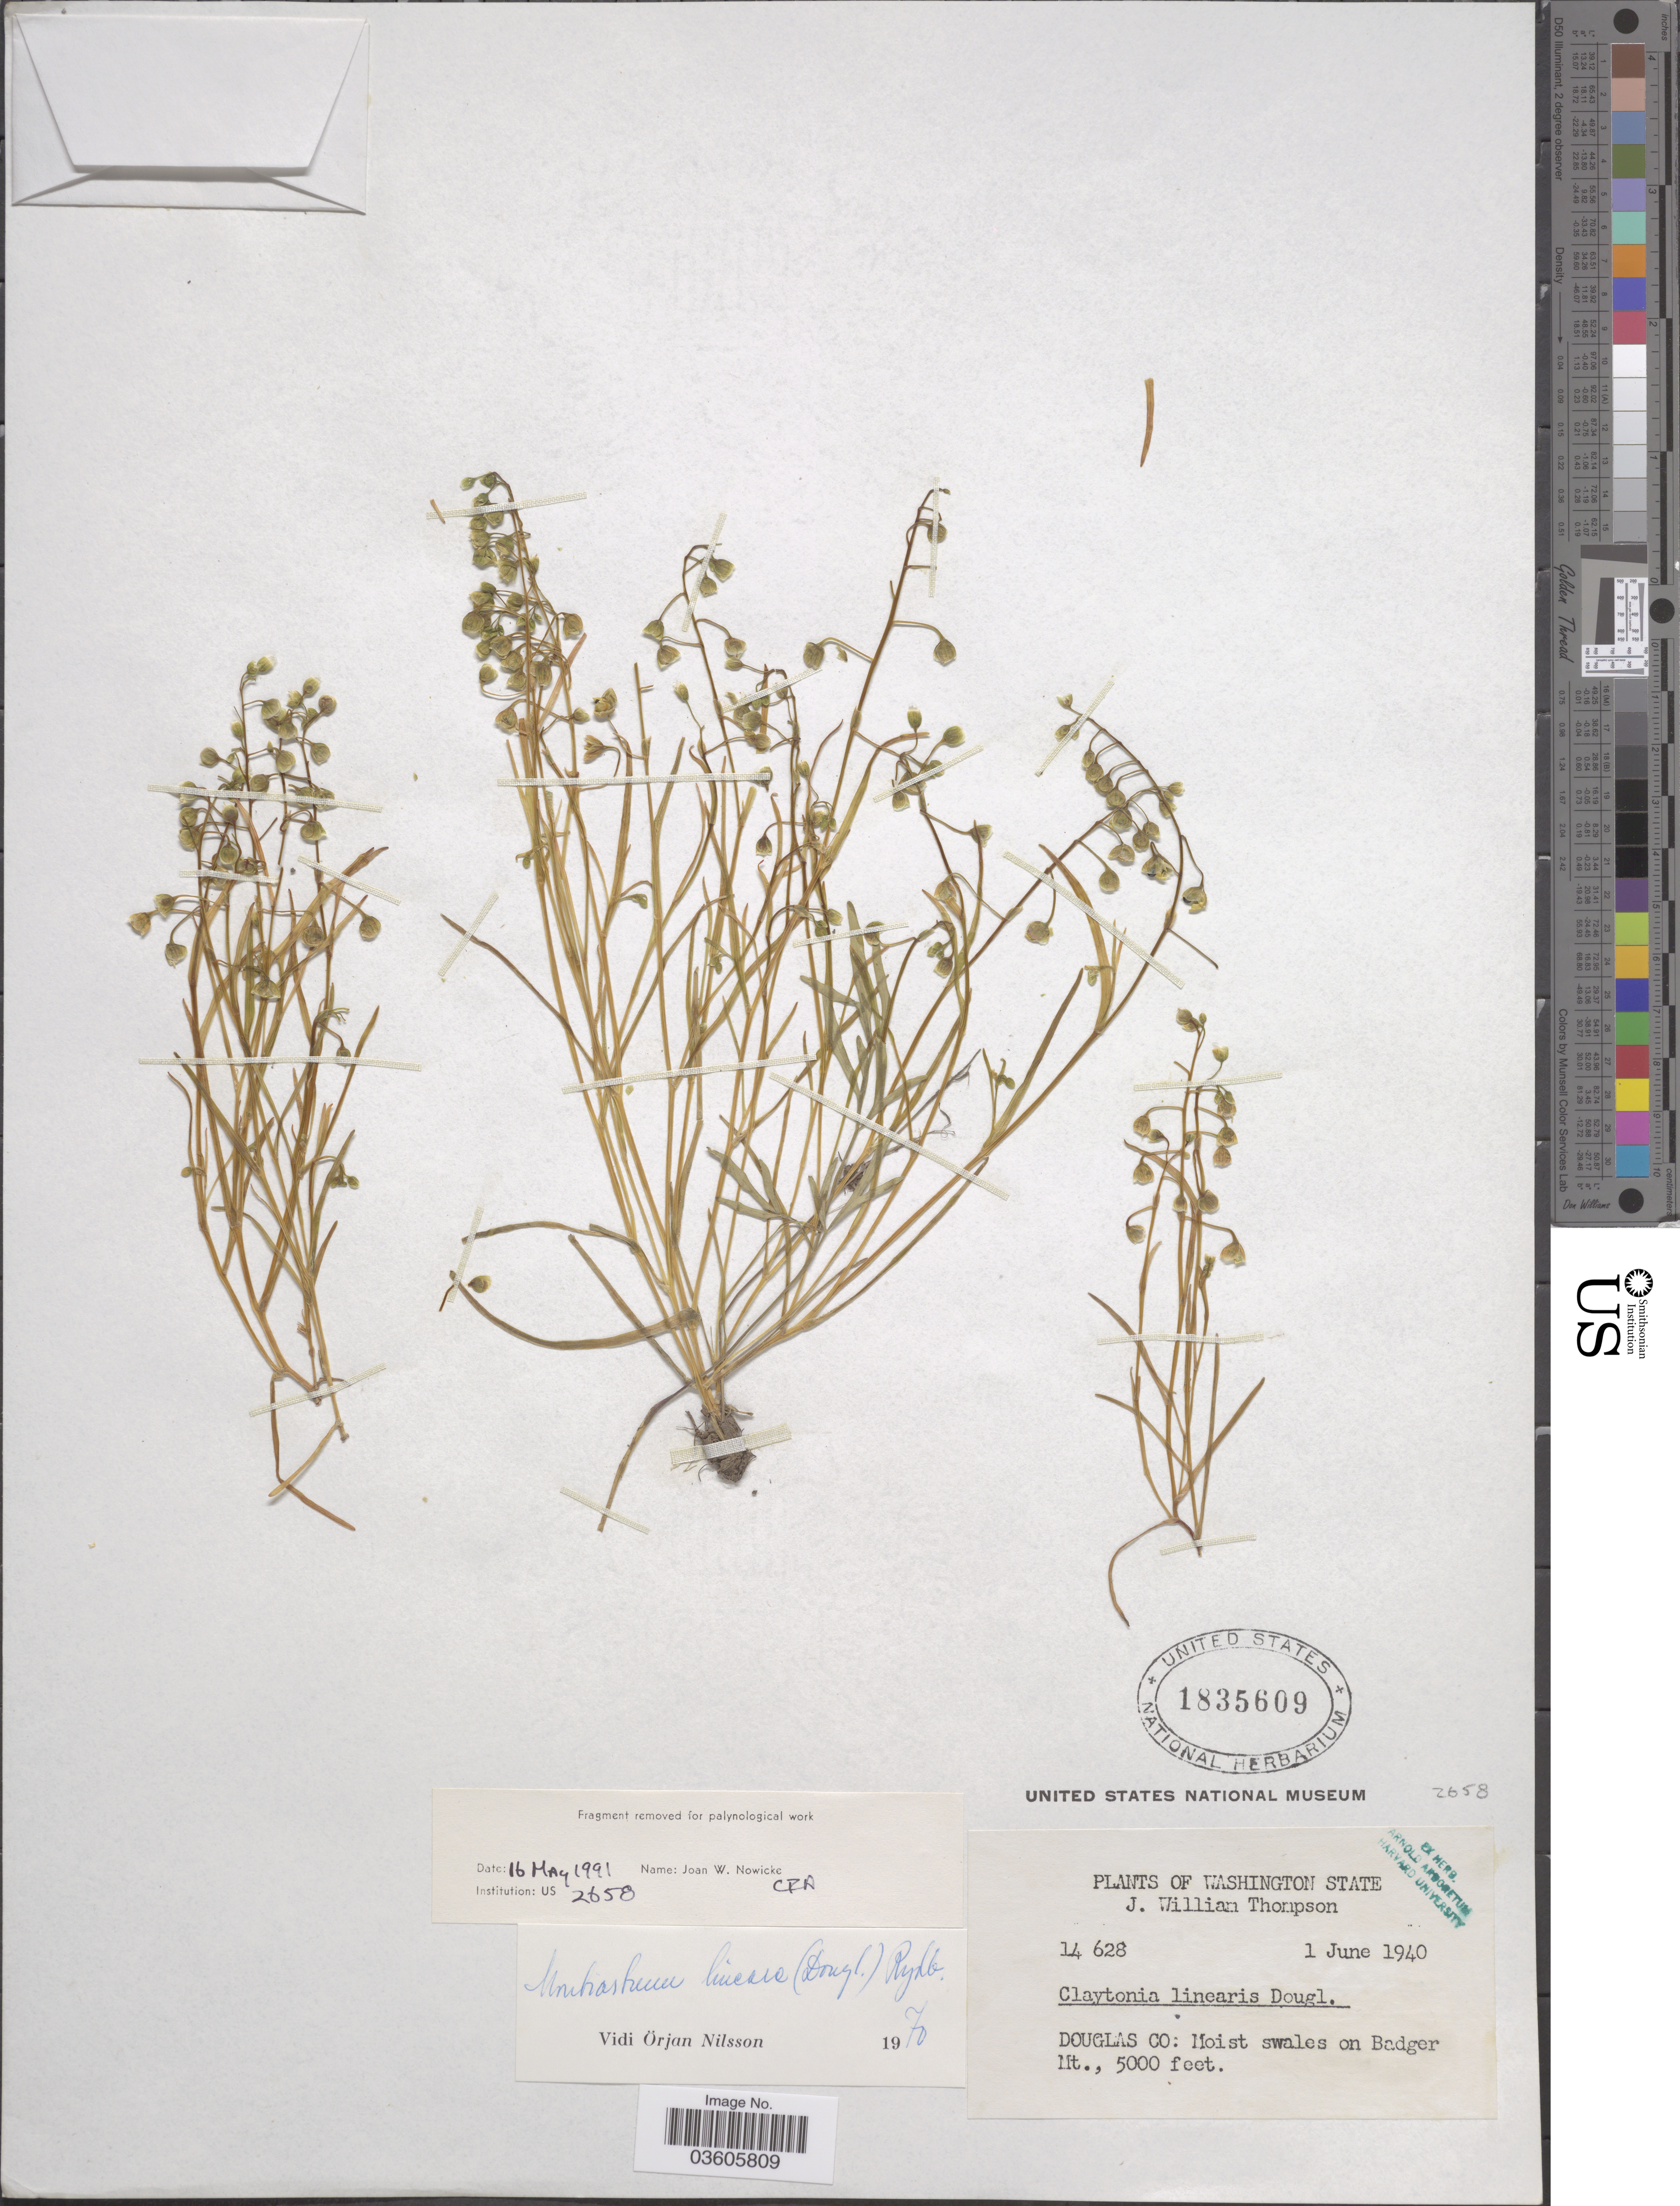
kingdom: Plantae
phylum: Tracheophyta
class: Magnoliopsida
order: Caryophyllales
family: Montiaceae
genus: Montia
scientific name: Montia linearis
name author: (Douglas) Greene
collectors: J. W. Thompson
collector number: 14628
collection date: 1940-06-01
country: United States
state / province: Washington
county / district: Douglas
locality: Douglas Co: Moist swales on Badger Mt.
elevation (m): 1524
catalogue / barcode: US 1835609